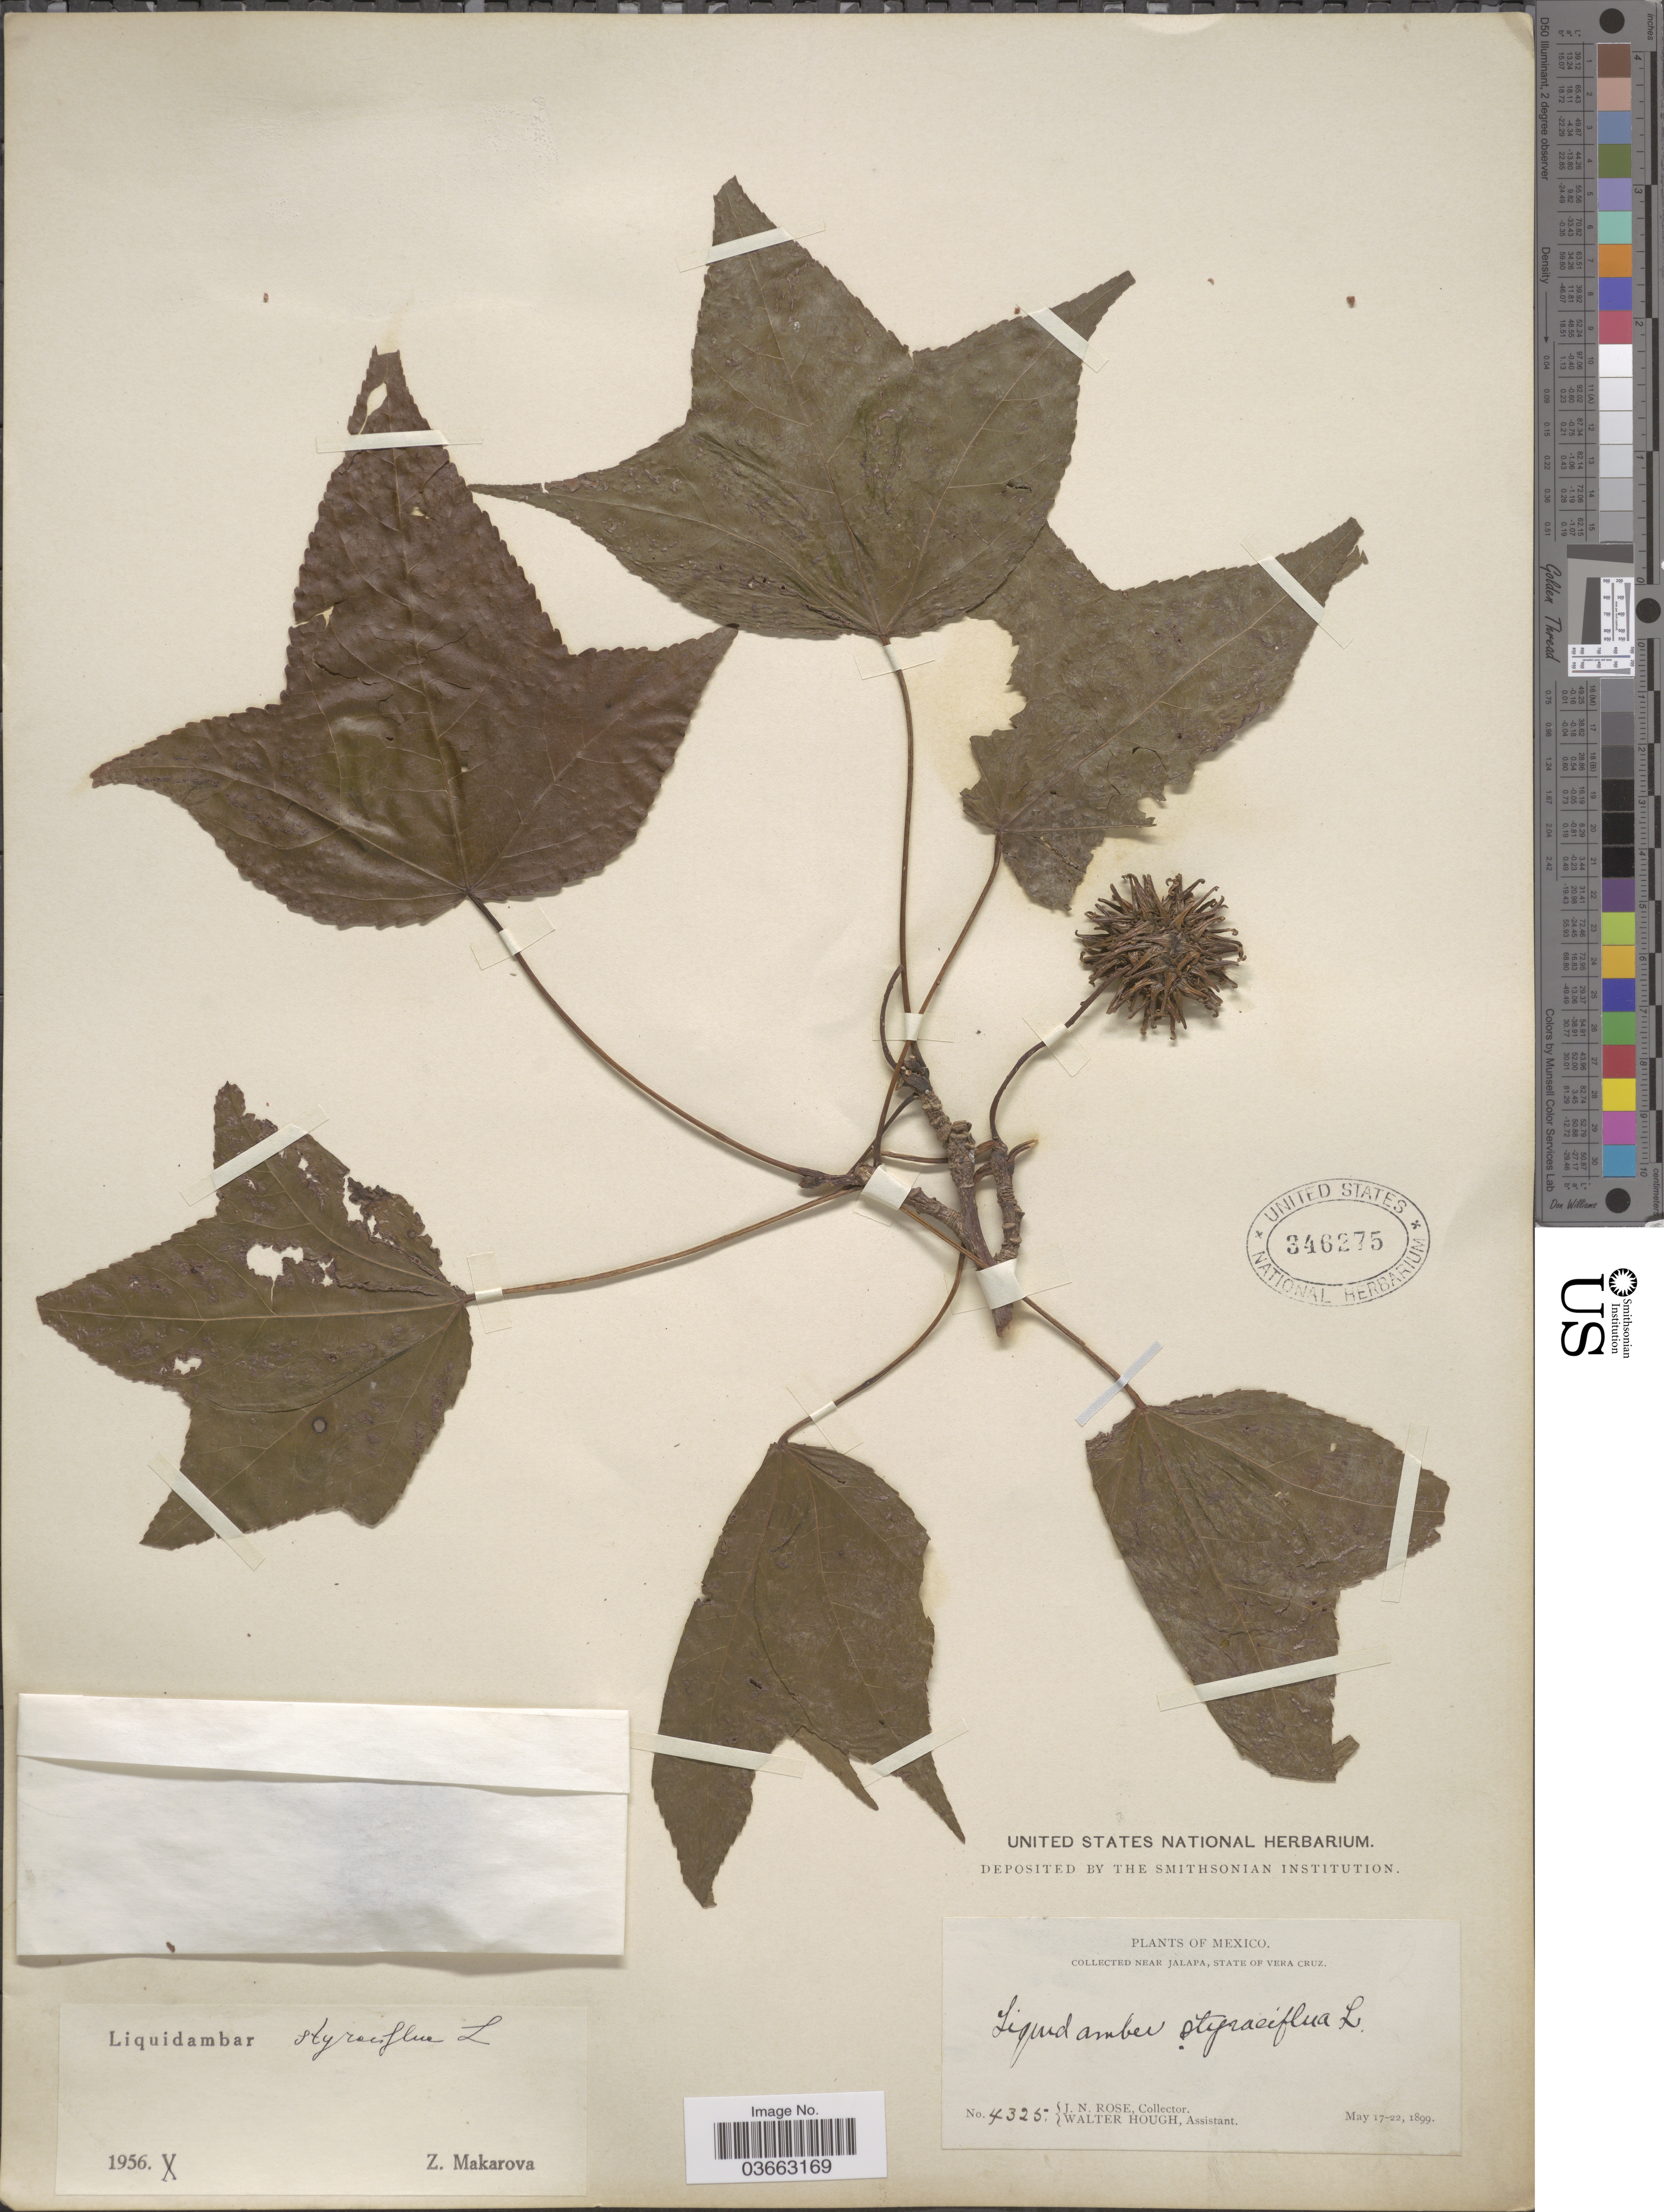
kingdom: Plantae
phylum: Tracheophyta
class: Magnoliopsida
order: Saxifragales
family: Altingiaceae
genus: Liquidambar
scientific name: Liquidambar styraciflua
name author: L.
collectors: J. N. Rose & W. Hough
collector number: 4325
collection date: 1899-05-17/1899-05-22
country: Mexico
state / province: Veracruz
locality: Near Jalapa, State of Vera Cruz.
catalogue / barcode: US 346275